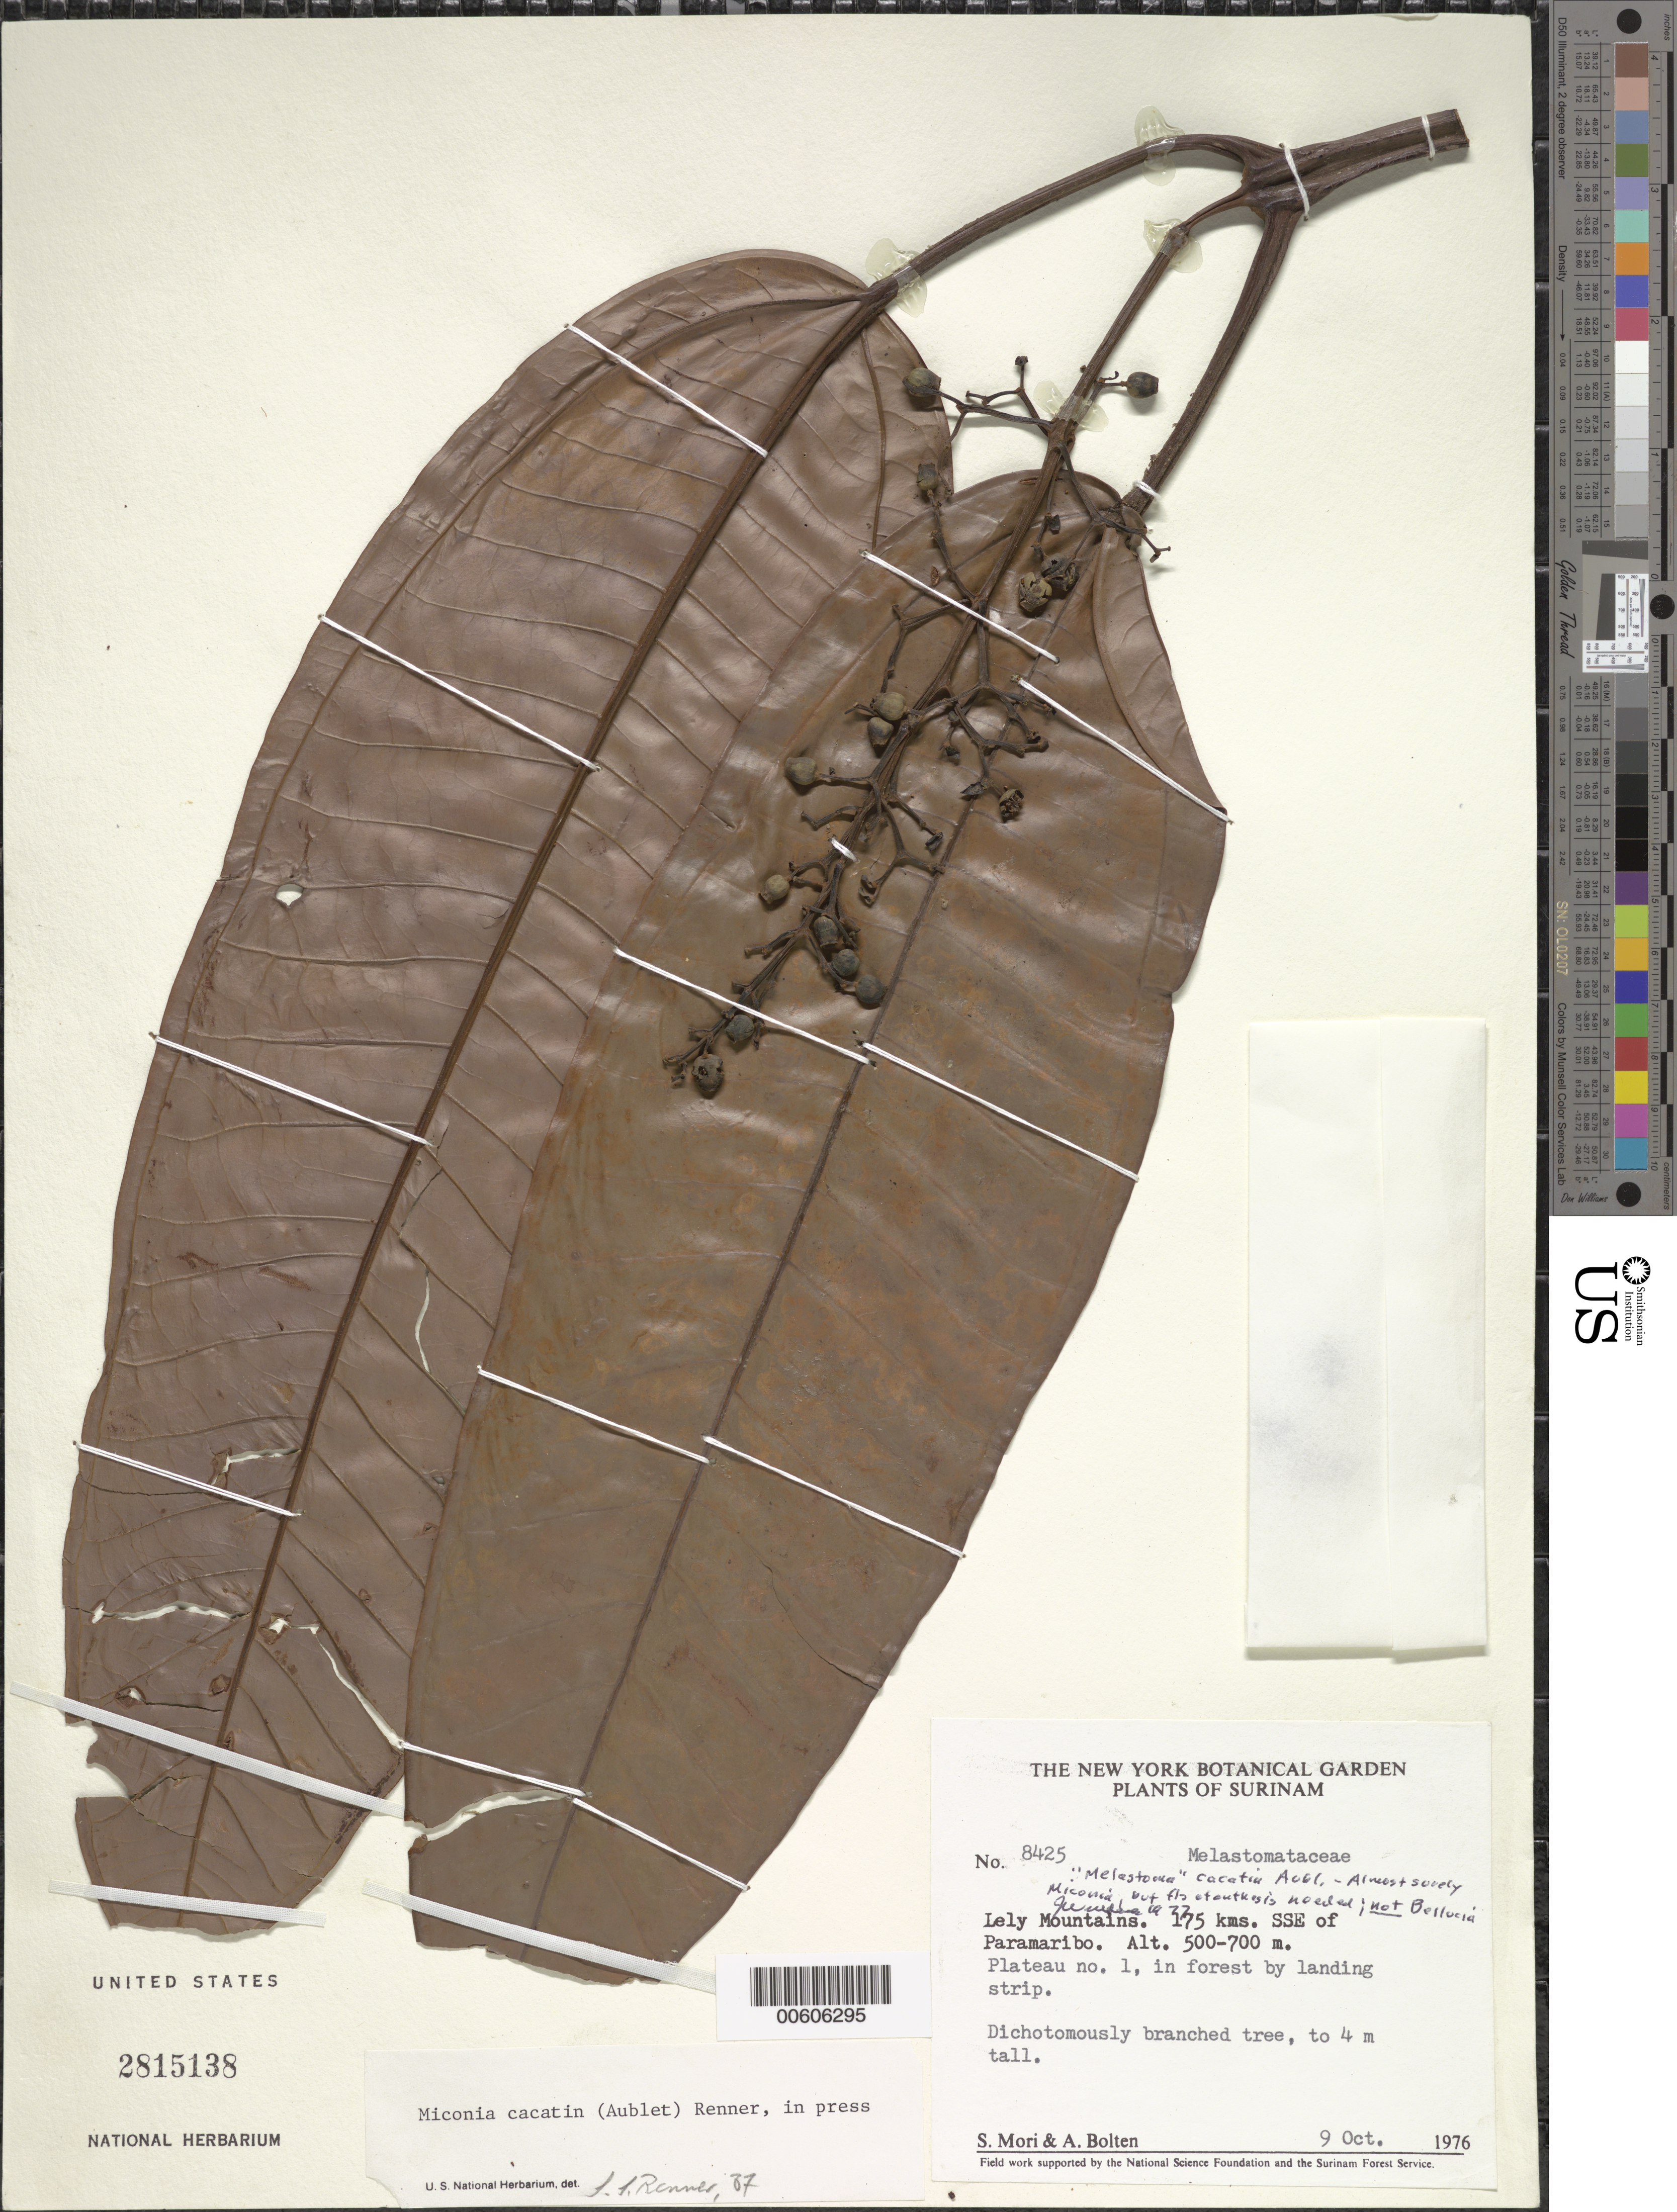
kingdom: Plantae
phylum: Tracheophyta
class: Magnoliopsida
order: Myrtales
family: Melastomataceae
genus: Miconia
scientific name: Miconia cacatin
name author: (Aubl.) S.S. Renner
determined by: Renner, --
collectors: S. Mori & A. Bolten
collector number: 8425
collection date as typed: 9-Oct-76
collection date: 1976-10-09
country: Suriname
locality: Lely Mts., 175 km SSE of Paramaribo. Plateau no.1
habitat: Forest at landing strip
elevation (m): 500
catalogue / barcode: US 2815138